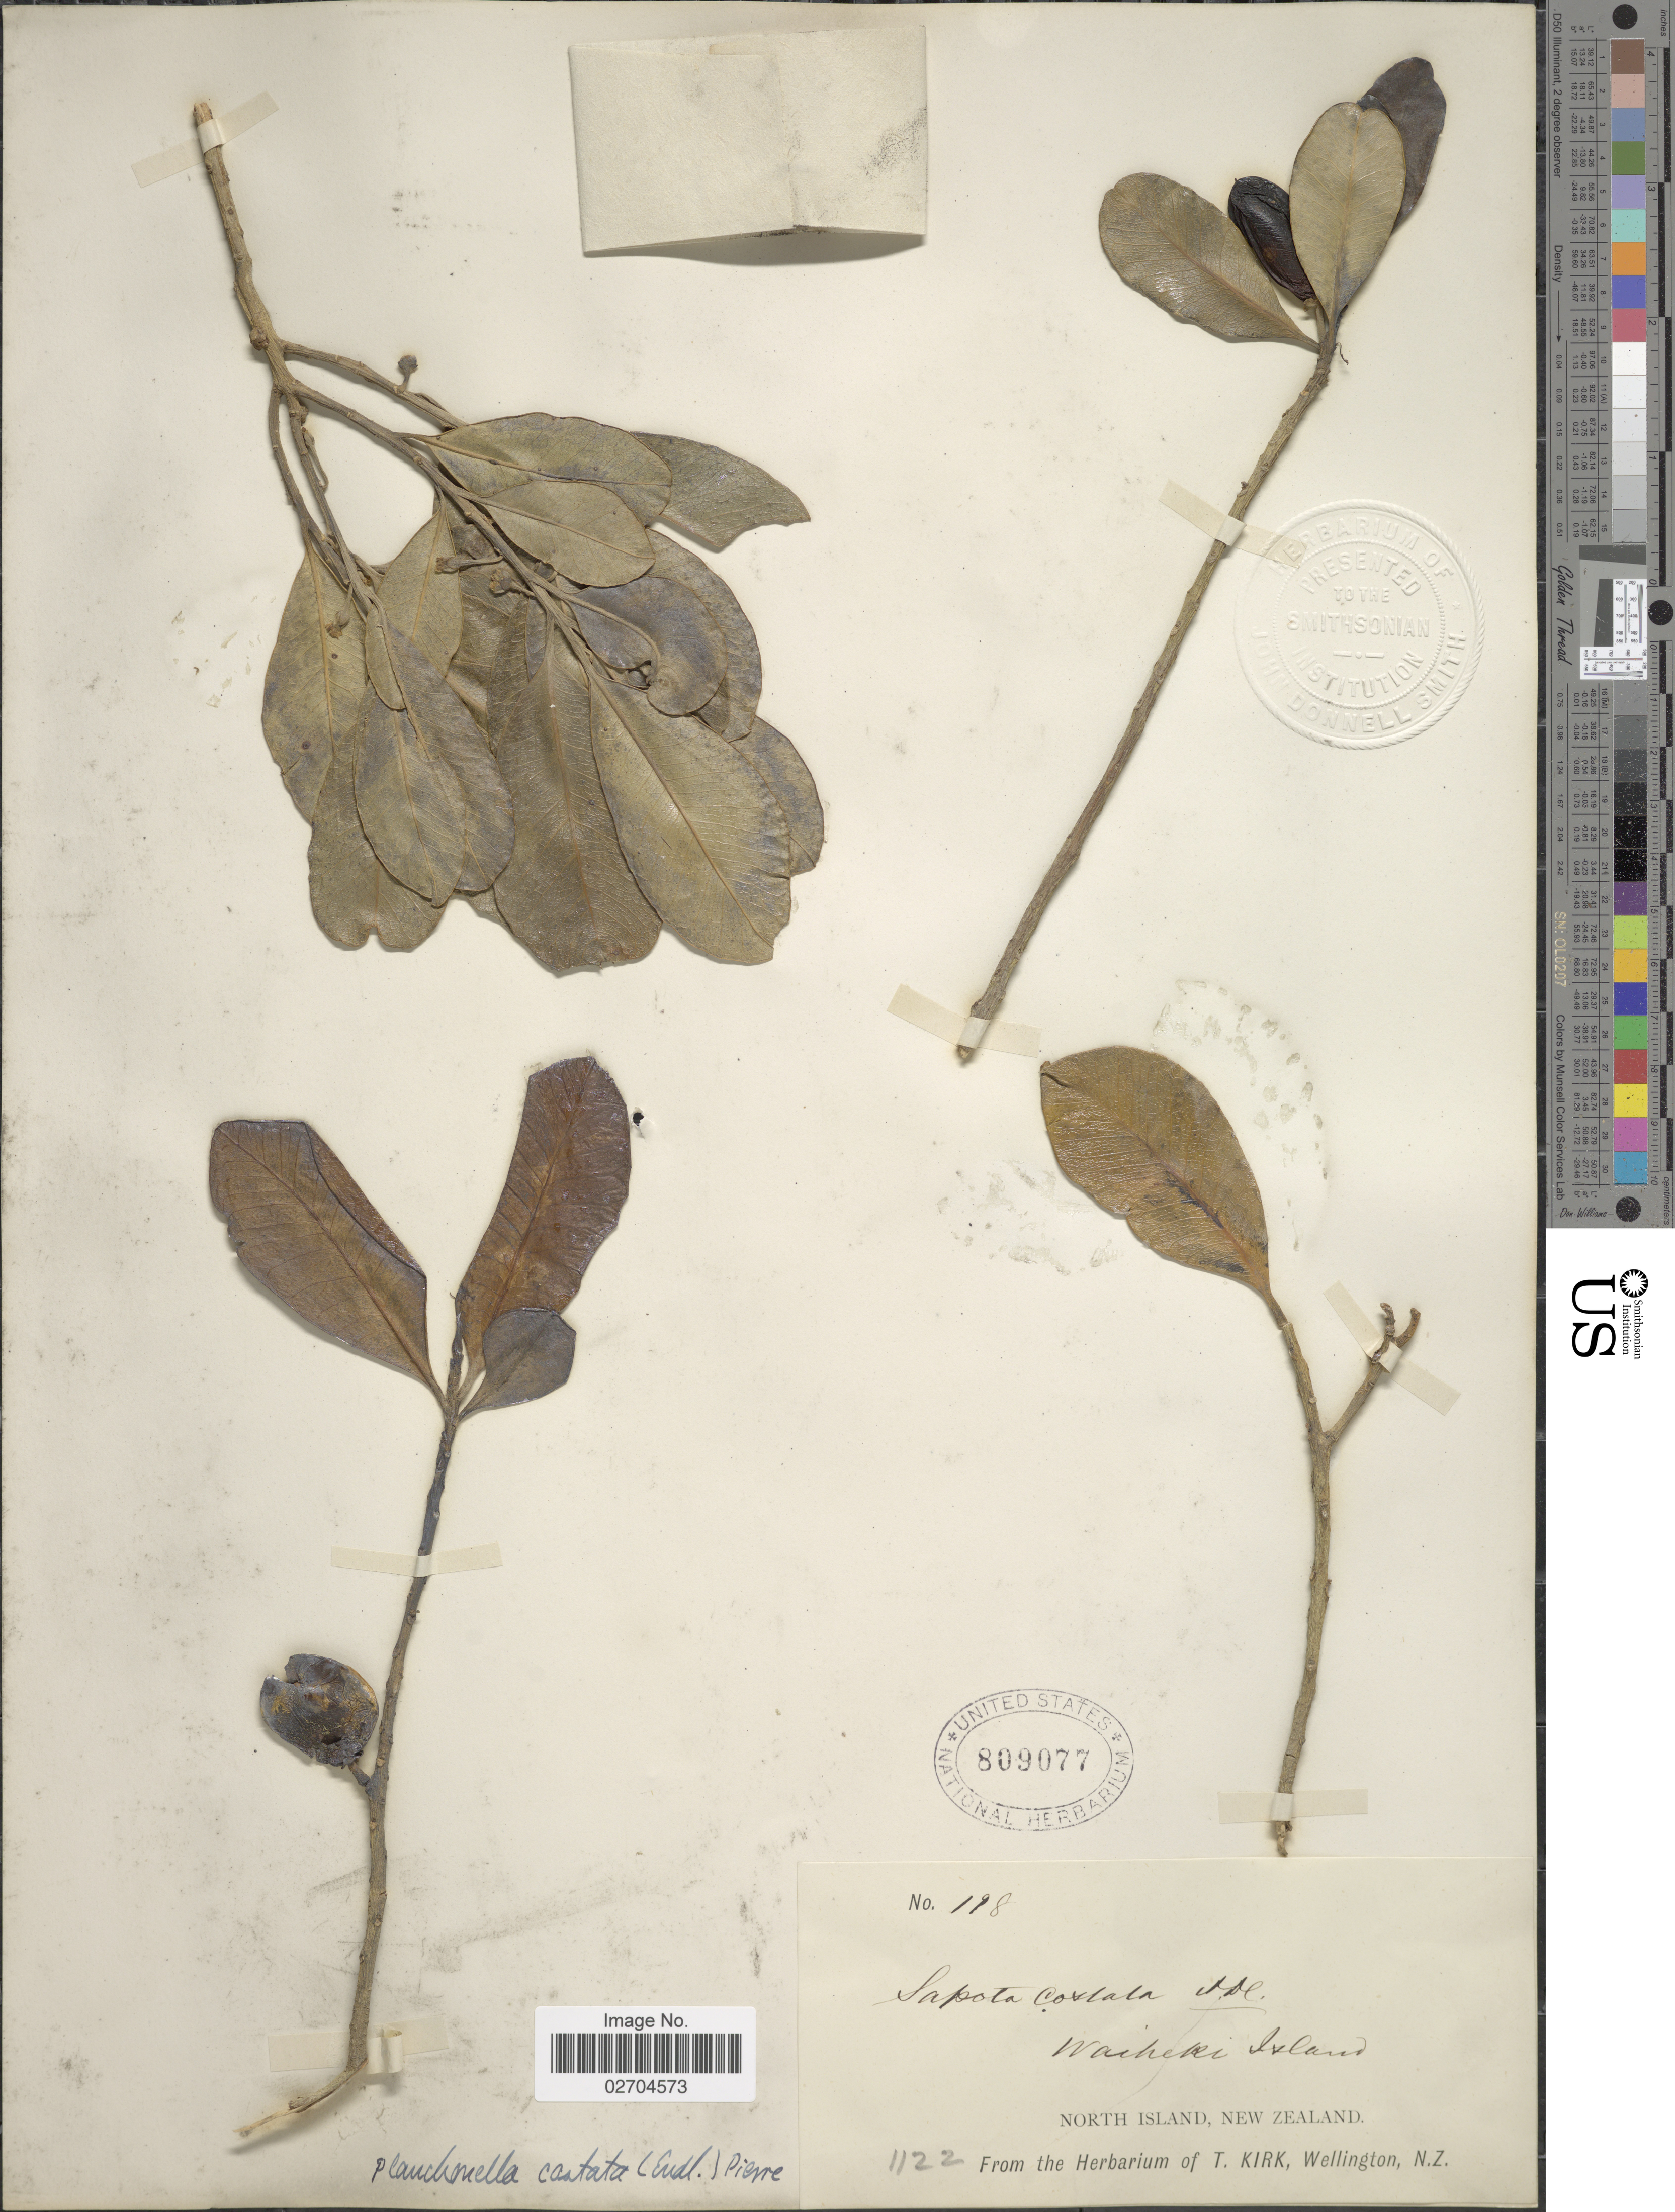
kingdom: Plantae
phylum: Tracheophyta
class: Magnoliopsida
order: Ericales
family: Sapotaceae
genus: Planchonella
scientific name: Planchonella costata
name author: (Endl.) Pierre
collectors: ex herb. T. Kirk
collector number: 118*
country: New Zealand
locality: Waiheke Island. North Island.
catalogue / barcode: US 809077